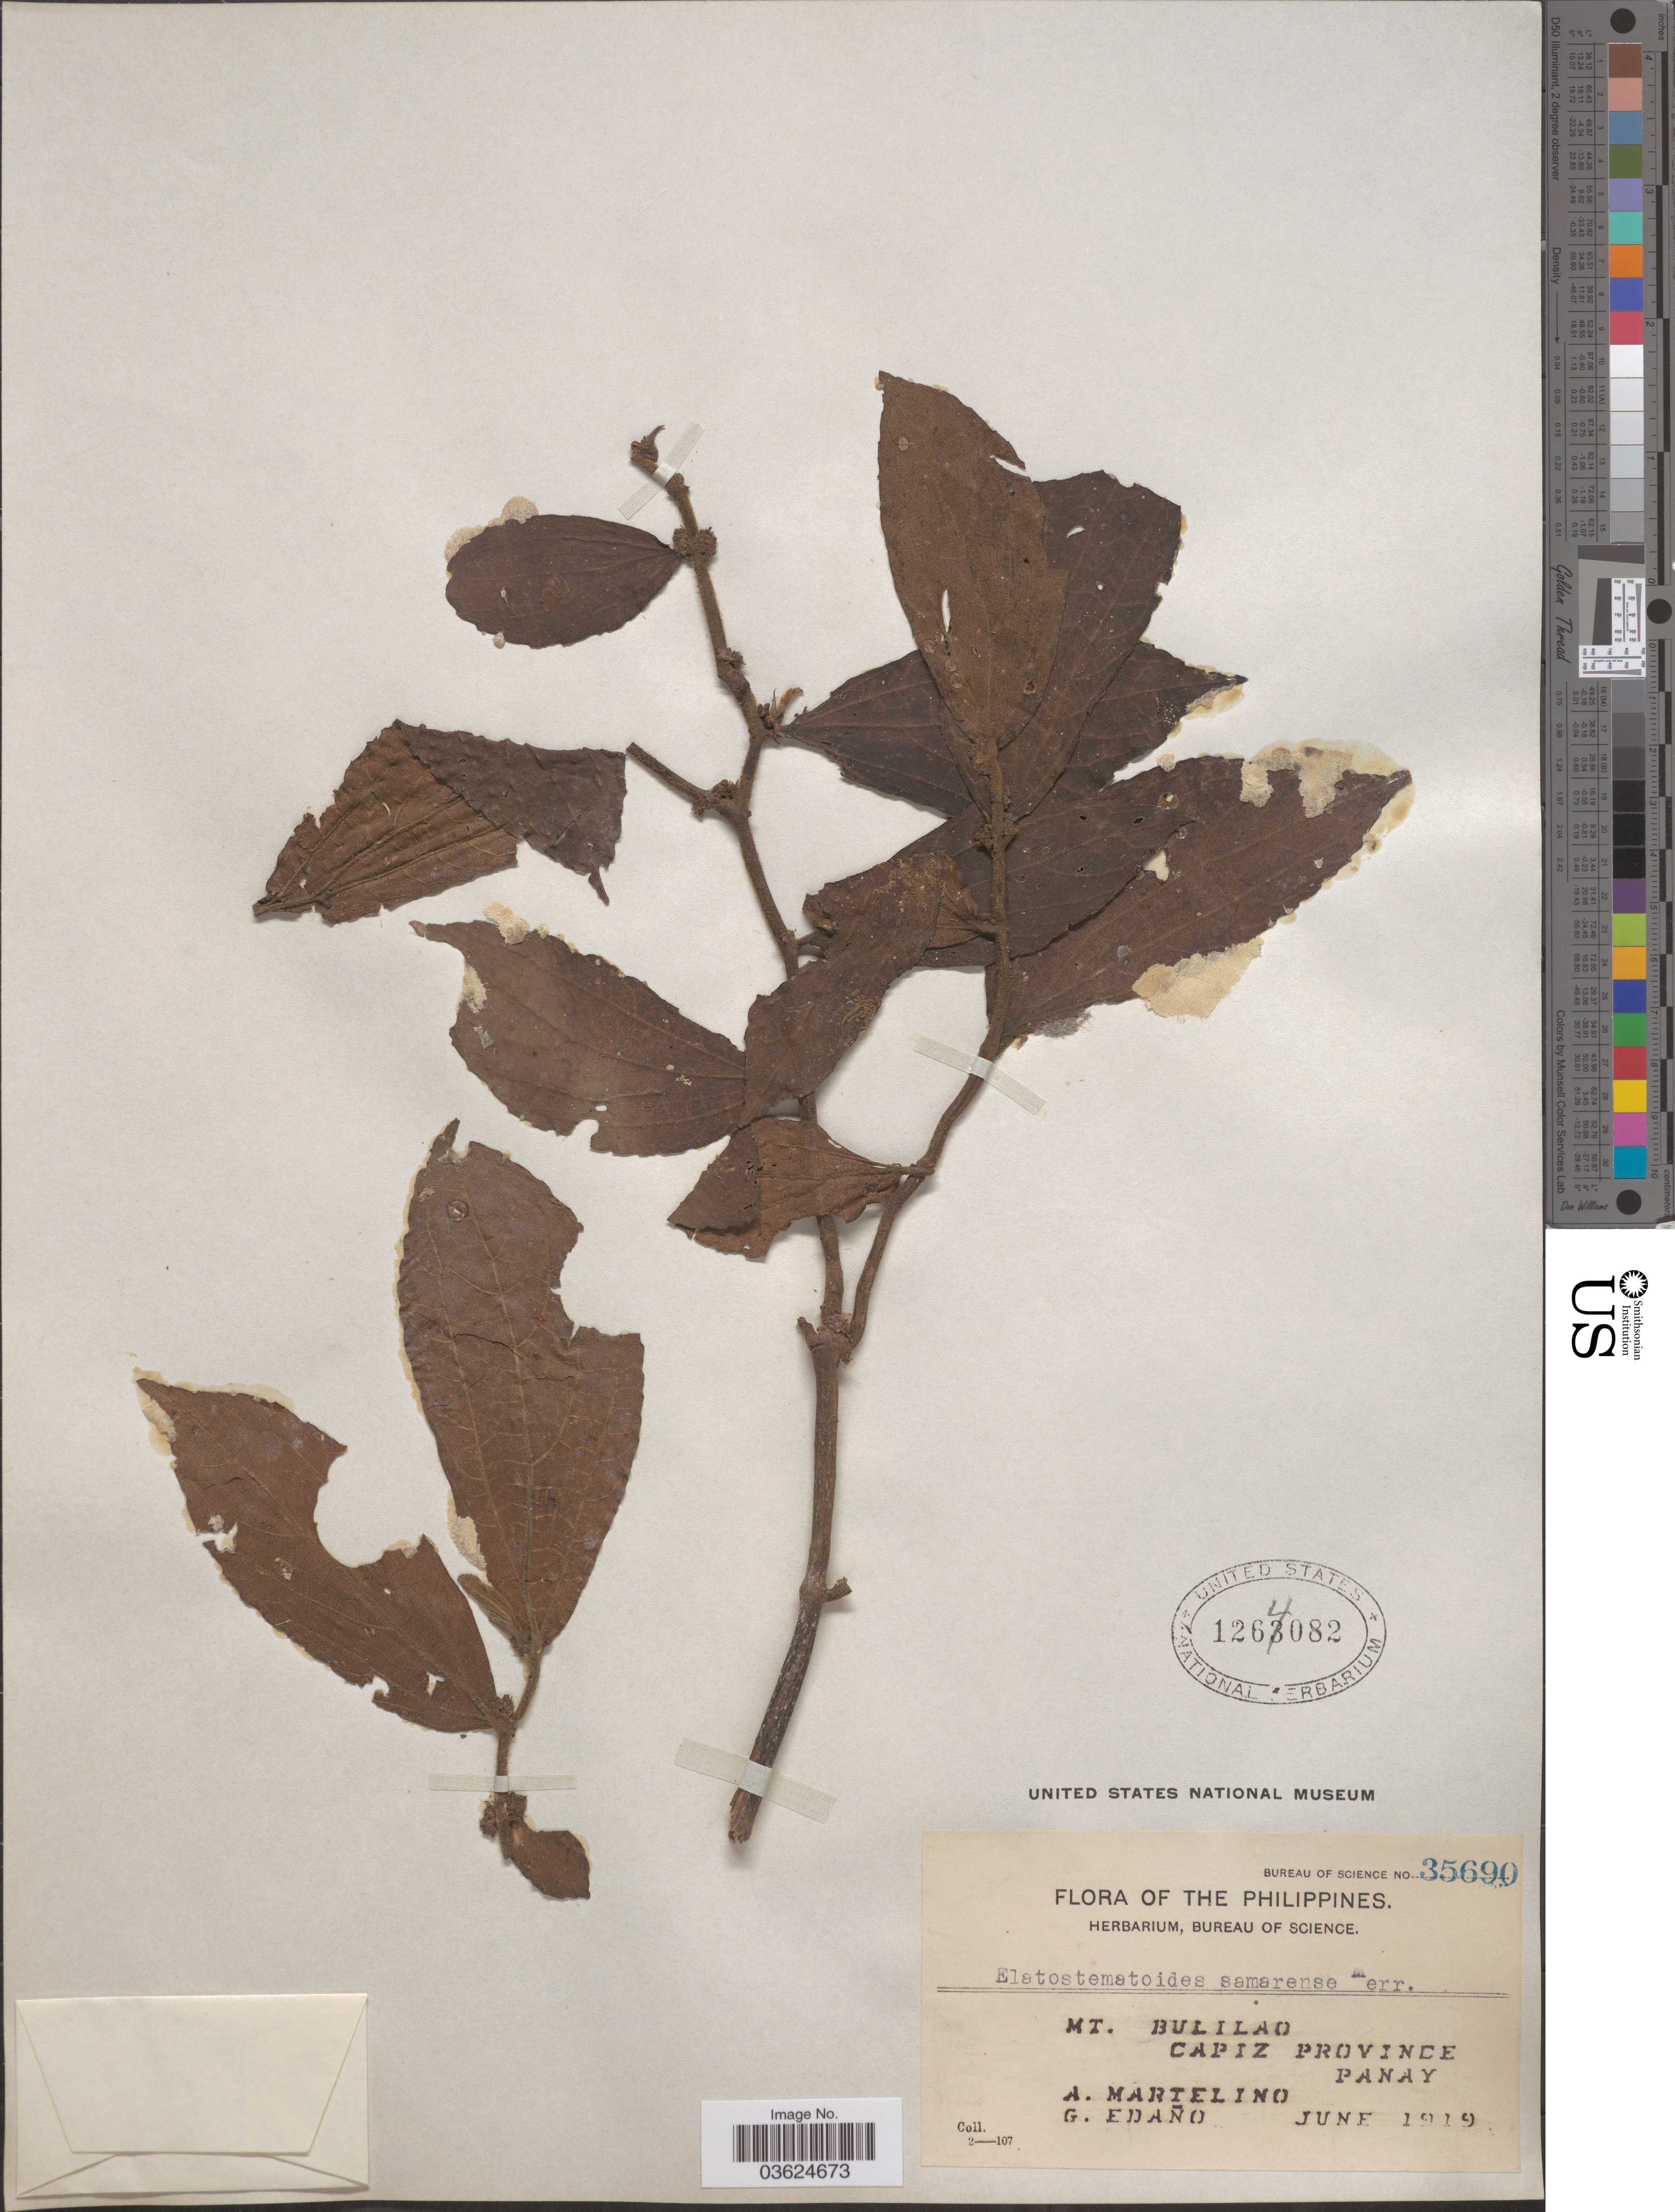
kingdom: Plantae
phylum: Tracheophyta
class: Magnoliopsida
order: Rosales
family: Urticaceae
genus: Elatostematoides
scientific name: Elatostematoides samarense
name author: Merr.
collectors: A. Matelino & G. Edaño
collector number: Bureau of Science 35690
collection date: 1919-06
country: Philippines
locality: Mt. Bulilao. Capiz Province. Panay.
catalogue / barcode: US 1264082